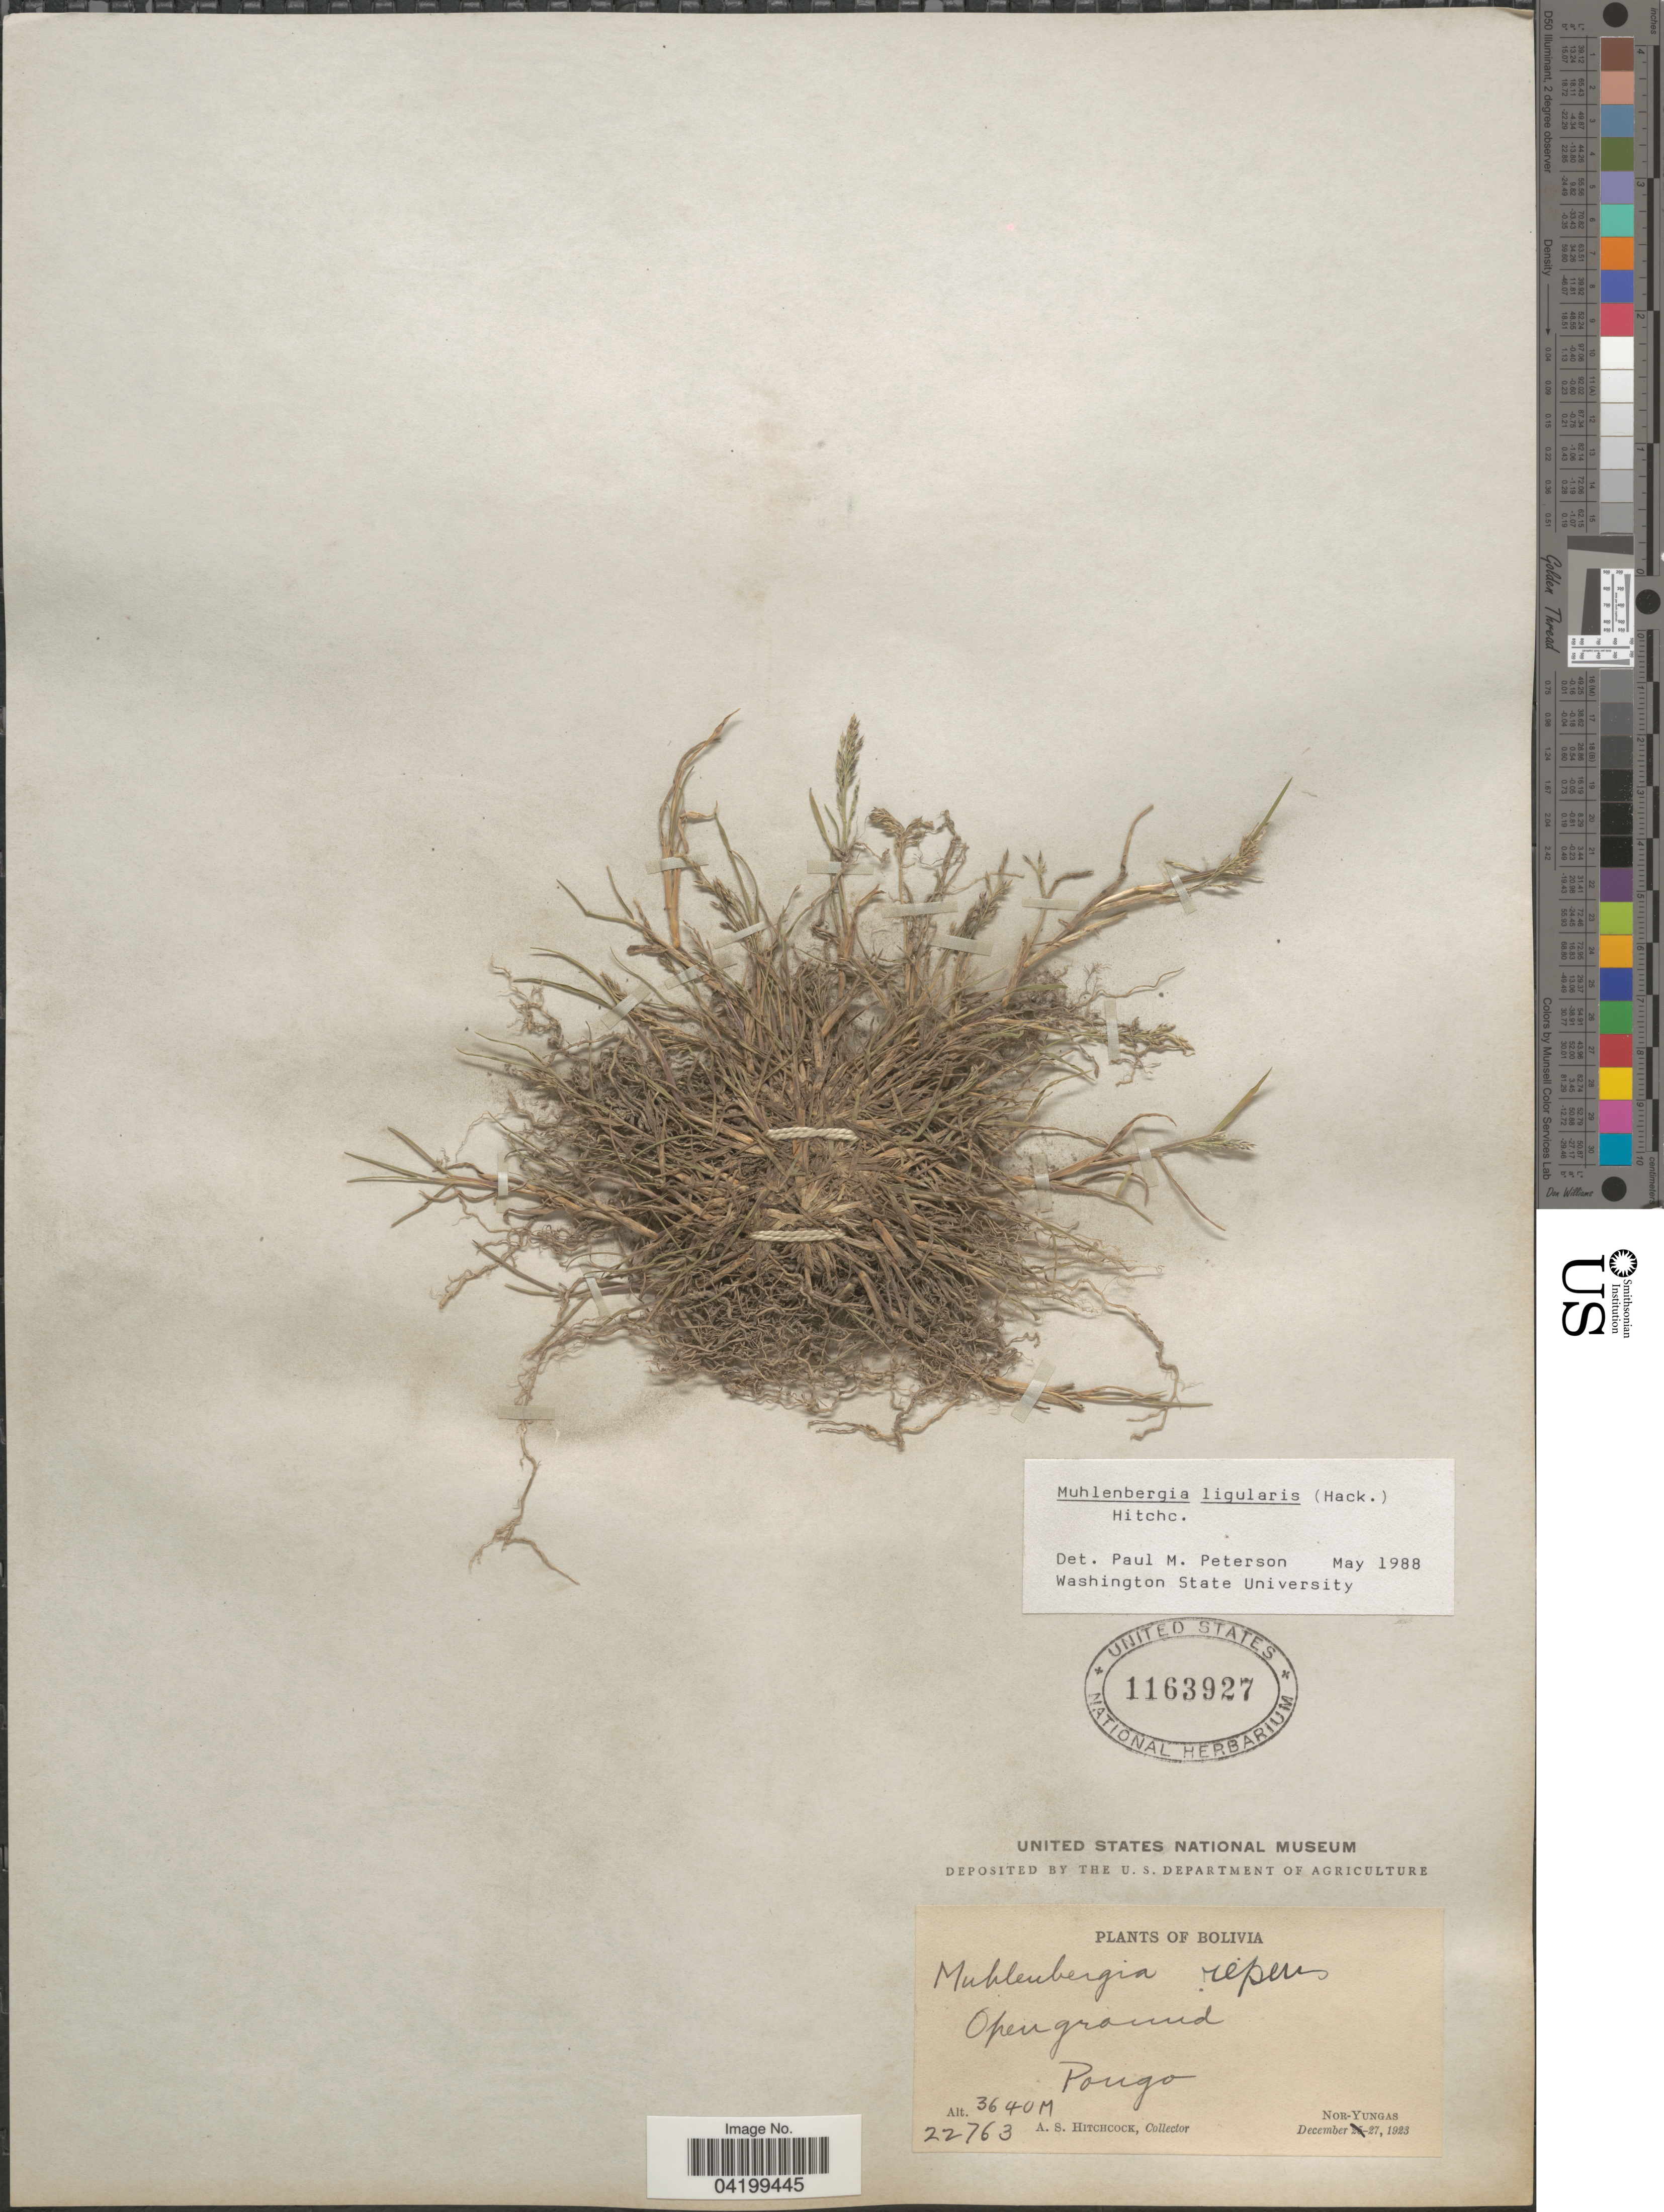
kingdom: Plantae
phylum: Tracheophyta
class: Liliopsida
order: Poales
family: Poaceae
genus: Muhlenbergia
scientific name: Muhlenbergia ligularis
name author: (Hack.) Hitchc.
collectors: A. S. Hitchcock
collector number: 22763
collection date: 1923-12-27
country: Bolivia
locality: Pongo. Nor-Yungas.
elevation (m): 3640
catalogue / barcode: US 1163927